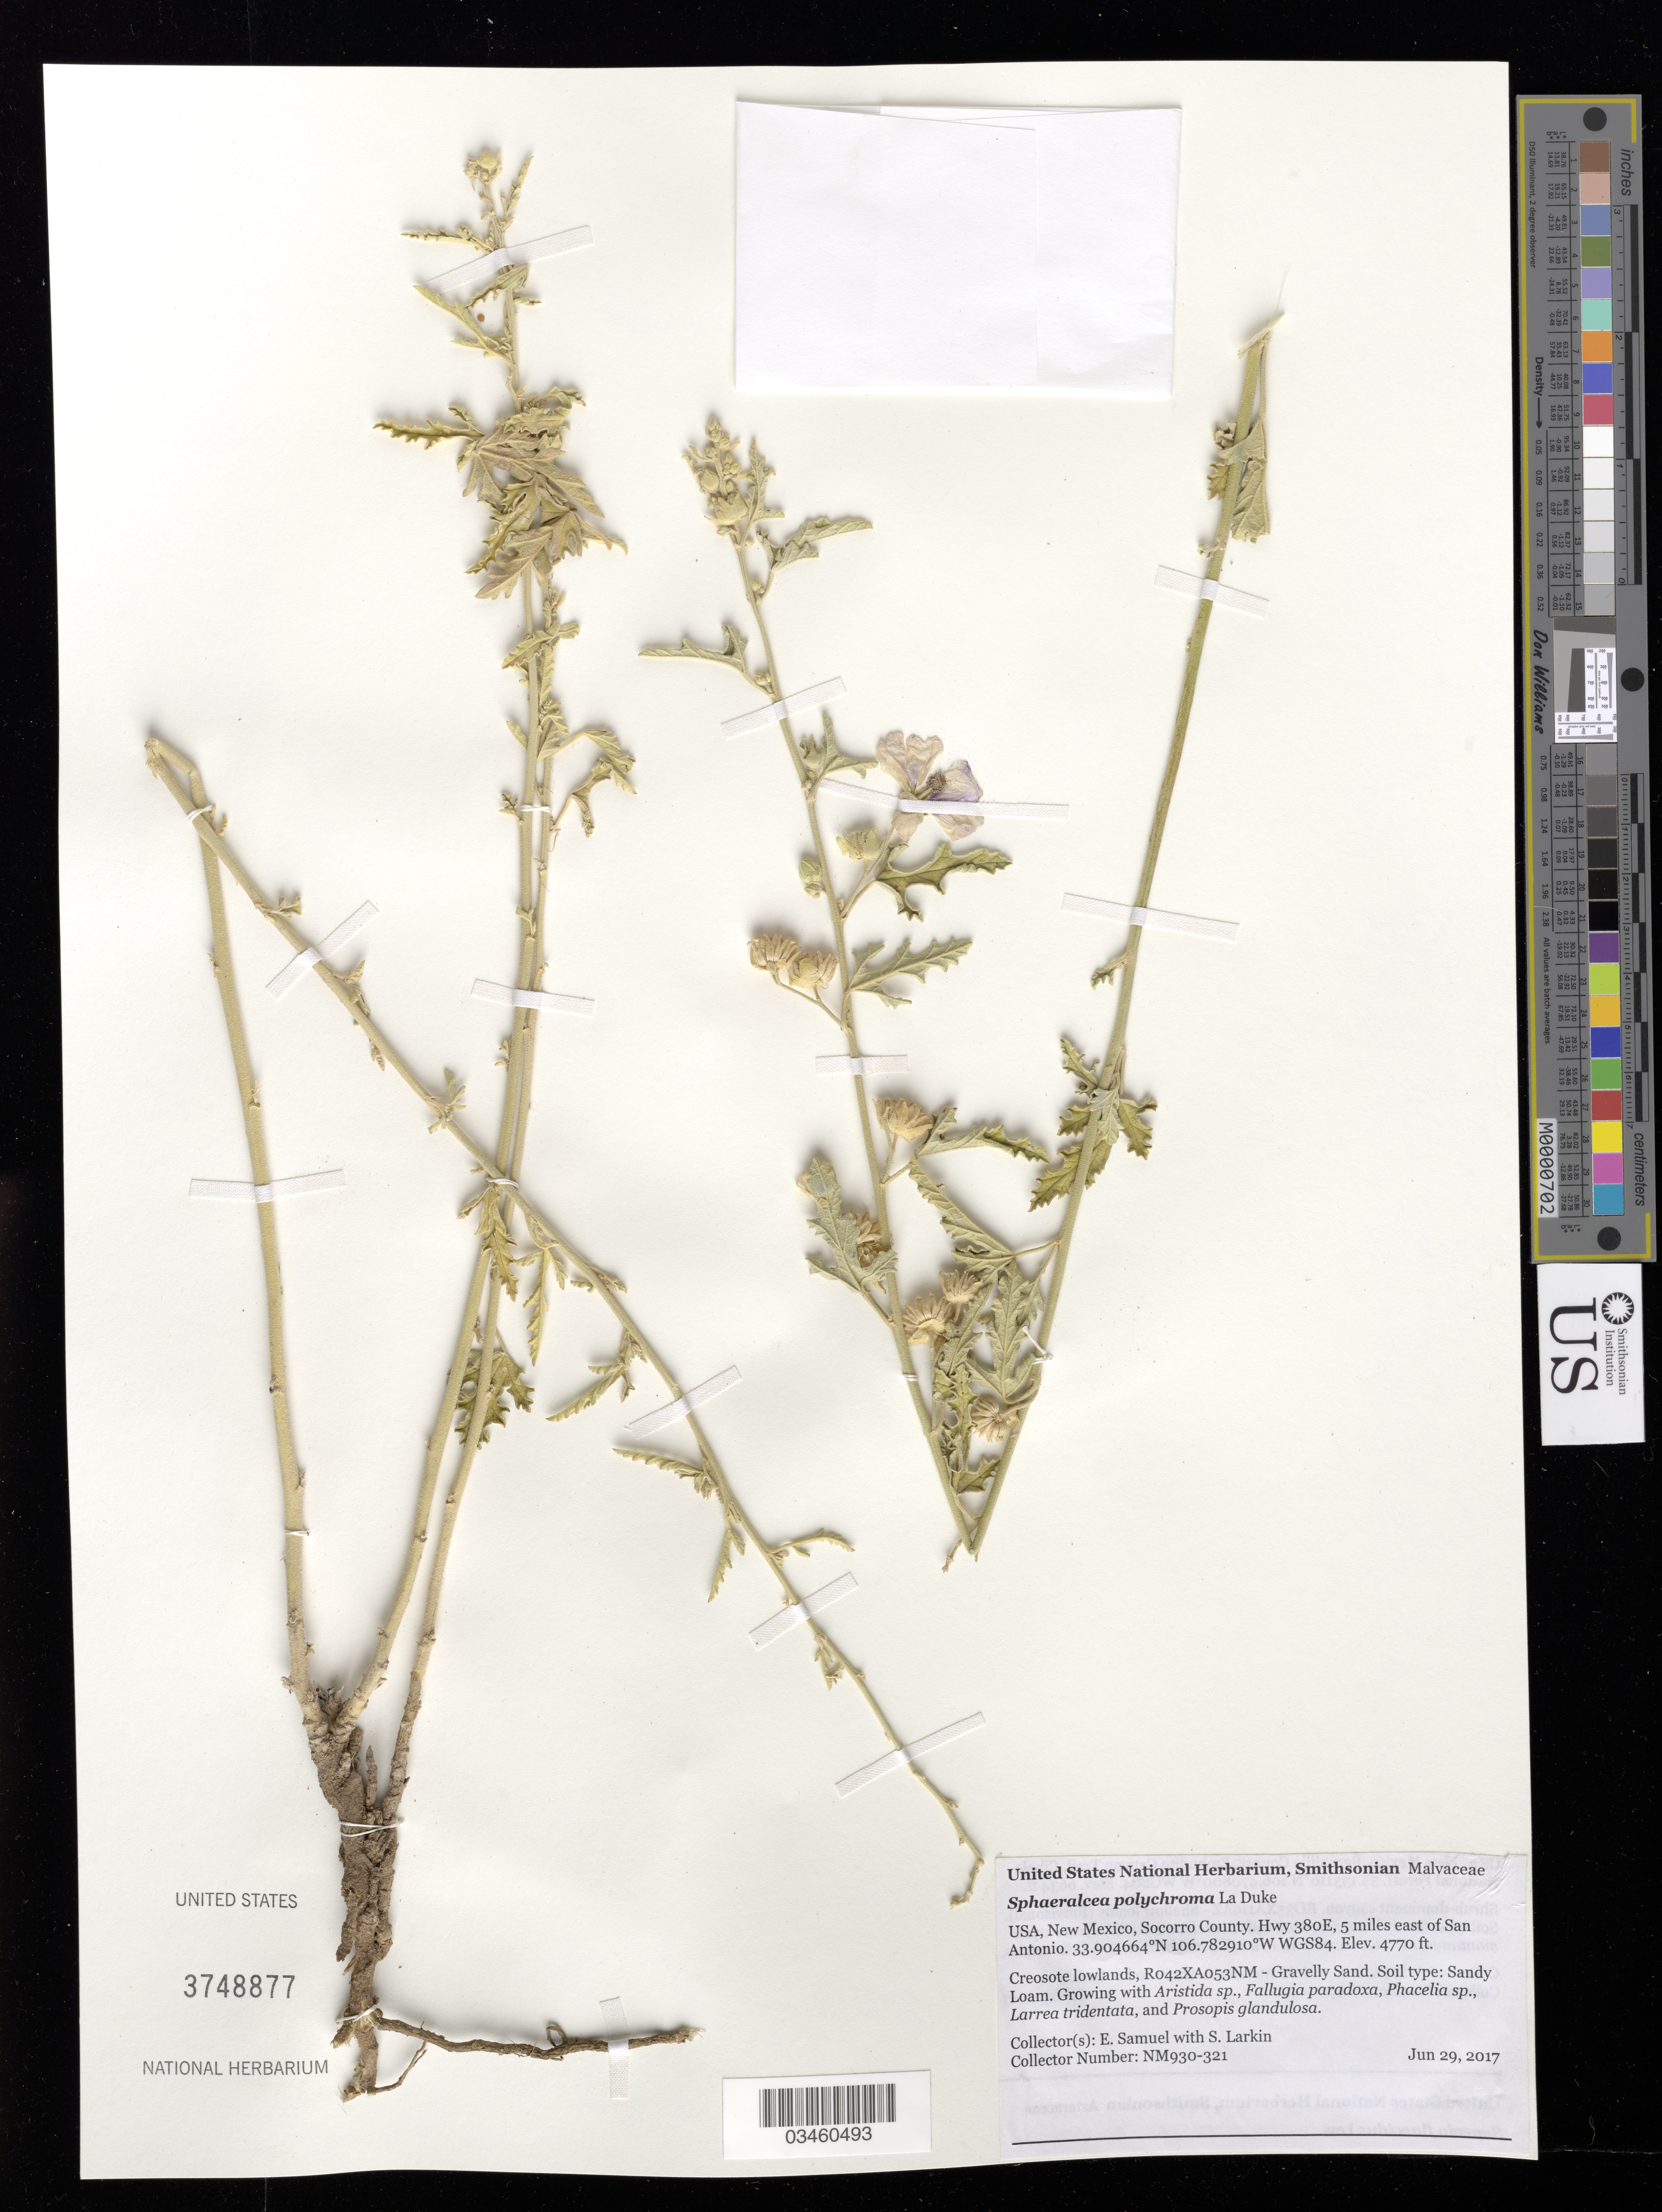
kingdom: Plantae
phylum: Tracheophyta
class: Magnoliopsida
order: Malvales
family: Malvaceae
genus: Sphaeralcea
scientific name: Sphaeralcea polychroma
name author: La Duke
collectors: E. Samuel & S. Larkin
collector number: NM930-321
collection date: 2017-06-29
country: United States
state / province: New Mexico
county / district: Socorro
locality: Hwy 308E, 5 mi. E of San Antonio.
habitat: R042XA053NM - Gravelly Sand. Sandy loam. Creosote lowlands. With Aristida sp., Phacelia sp, Larrea tridentata, etc.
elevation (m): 1454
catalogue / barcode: US 3748877